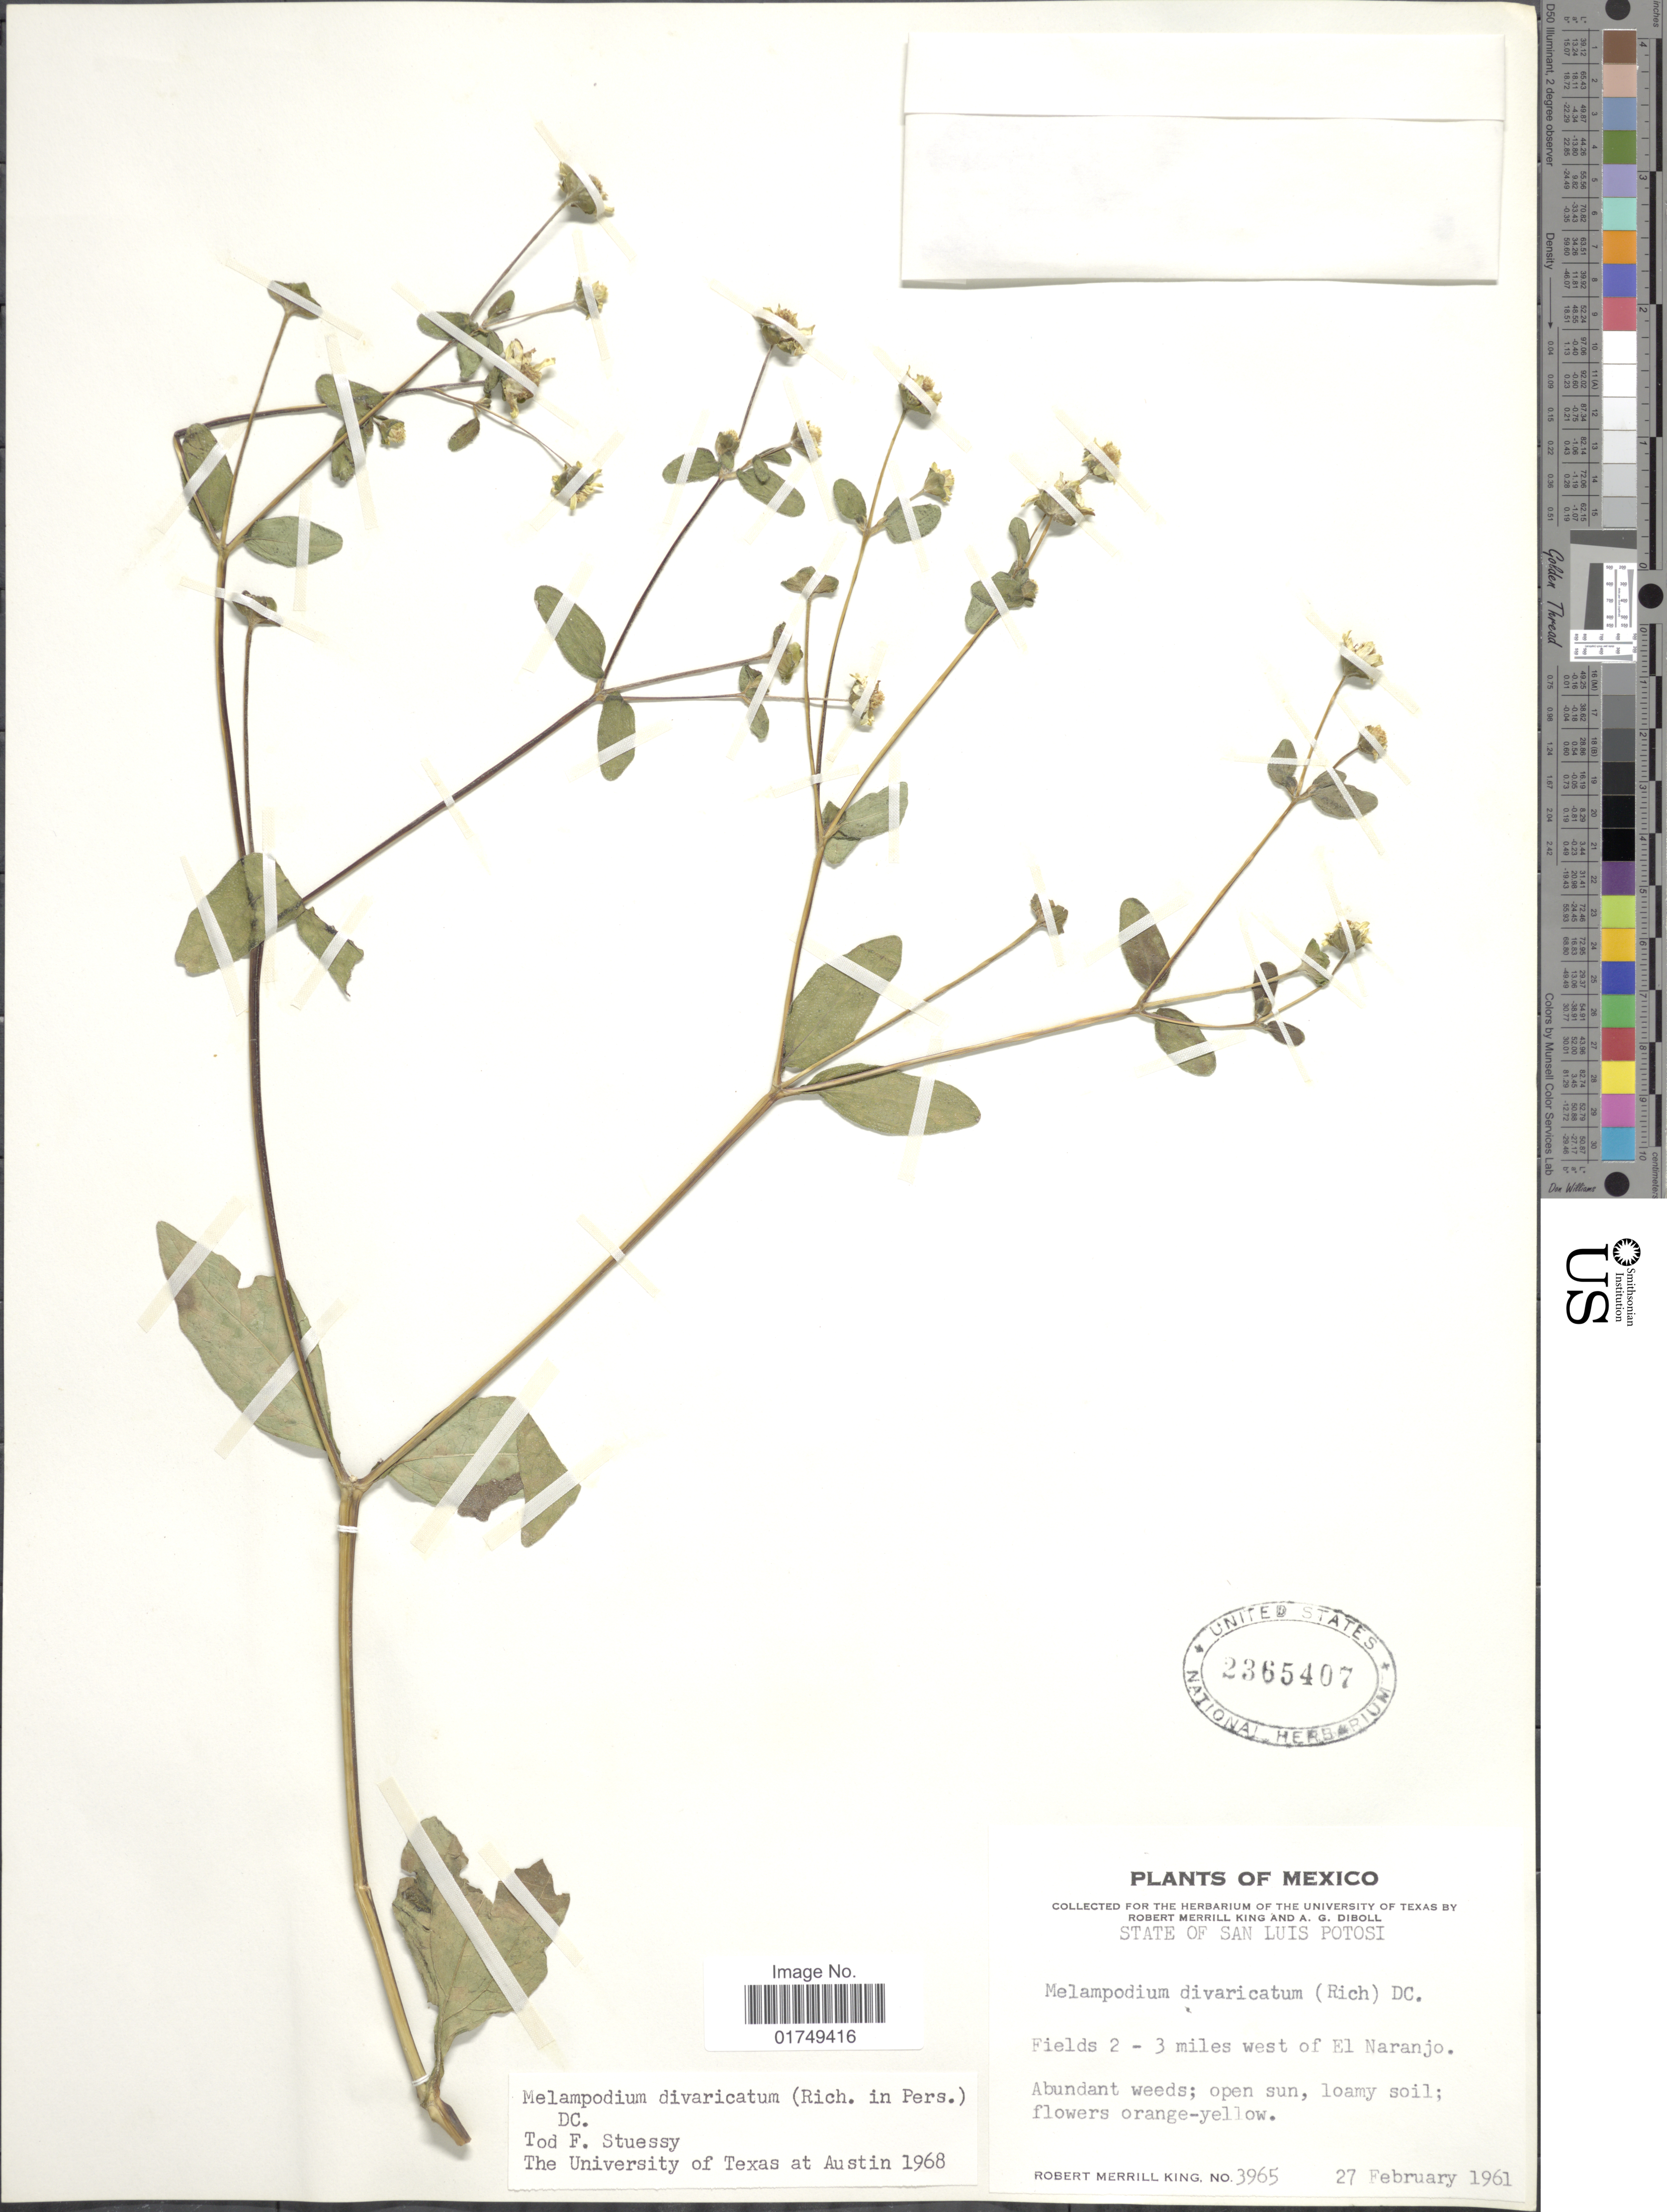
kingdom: Plantae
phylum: Tracheophyta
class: Magnoliopsida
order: Asterales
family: Asteraceae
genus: Melampodium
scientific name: Melampodium divaricatum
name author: (Rich.) DC.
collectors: R. M. King & A. Diboll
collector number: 3965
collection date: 1961-02-27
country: Mexico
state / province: San Luis Potosí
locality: Fields 2-3 miles west of El Naranjo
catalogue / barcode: US 2365407